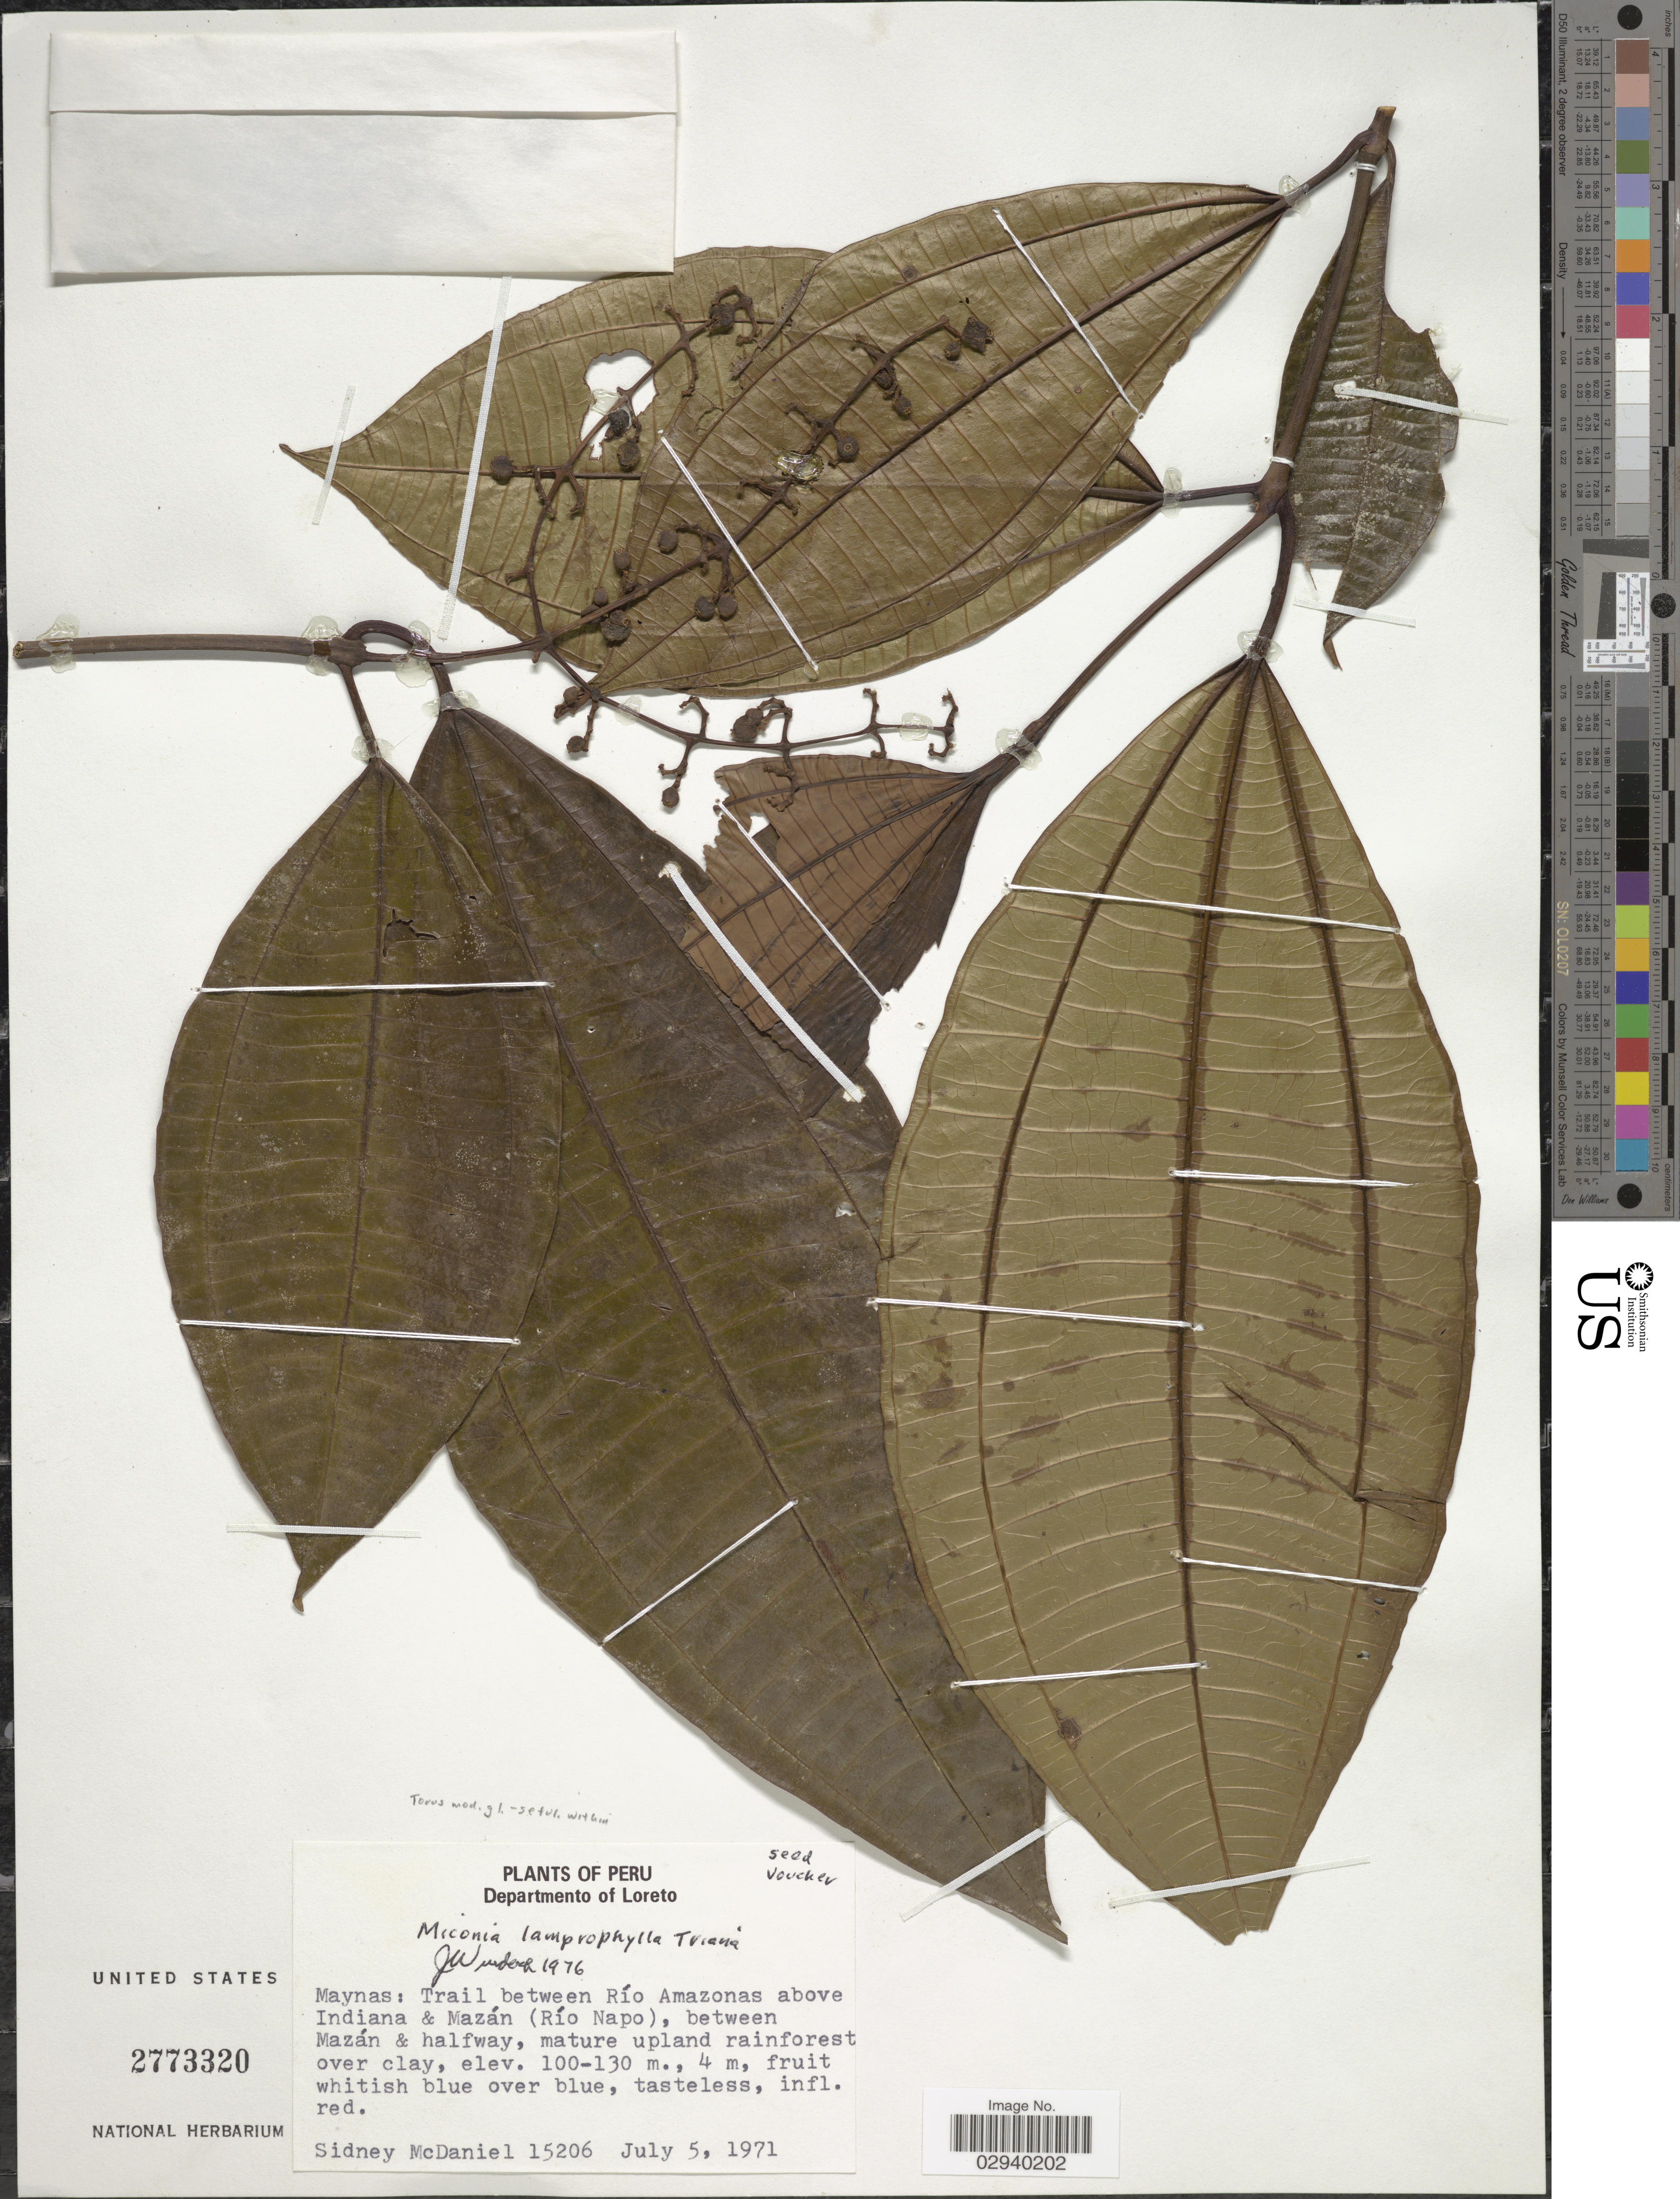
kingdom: Plantae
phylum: Tracheophyta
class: Magnoliopsida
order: Myrtales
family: Melastomataceae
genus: Miconia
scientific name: Miconia lamprophylla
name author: Triana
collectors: S. McDaniel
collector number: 15206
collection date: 1971-07-05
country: Peru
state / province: Loreto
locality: Departmento of Loreto. Maynas: Trail between Río Amazonas above Indiana & Mazán (Río Napo), between Mazán & halfway.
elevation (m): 100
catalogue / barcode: US 2773320